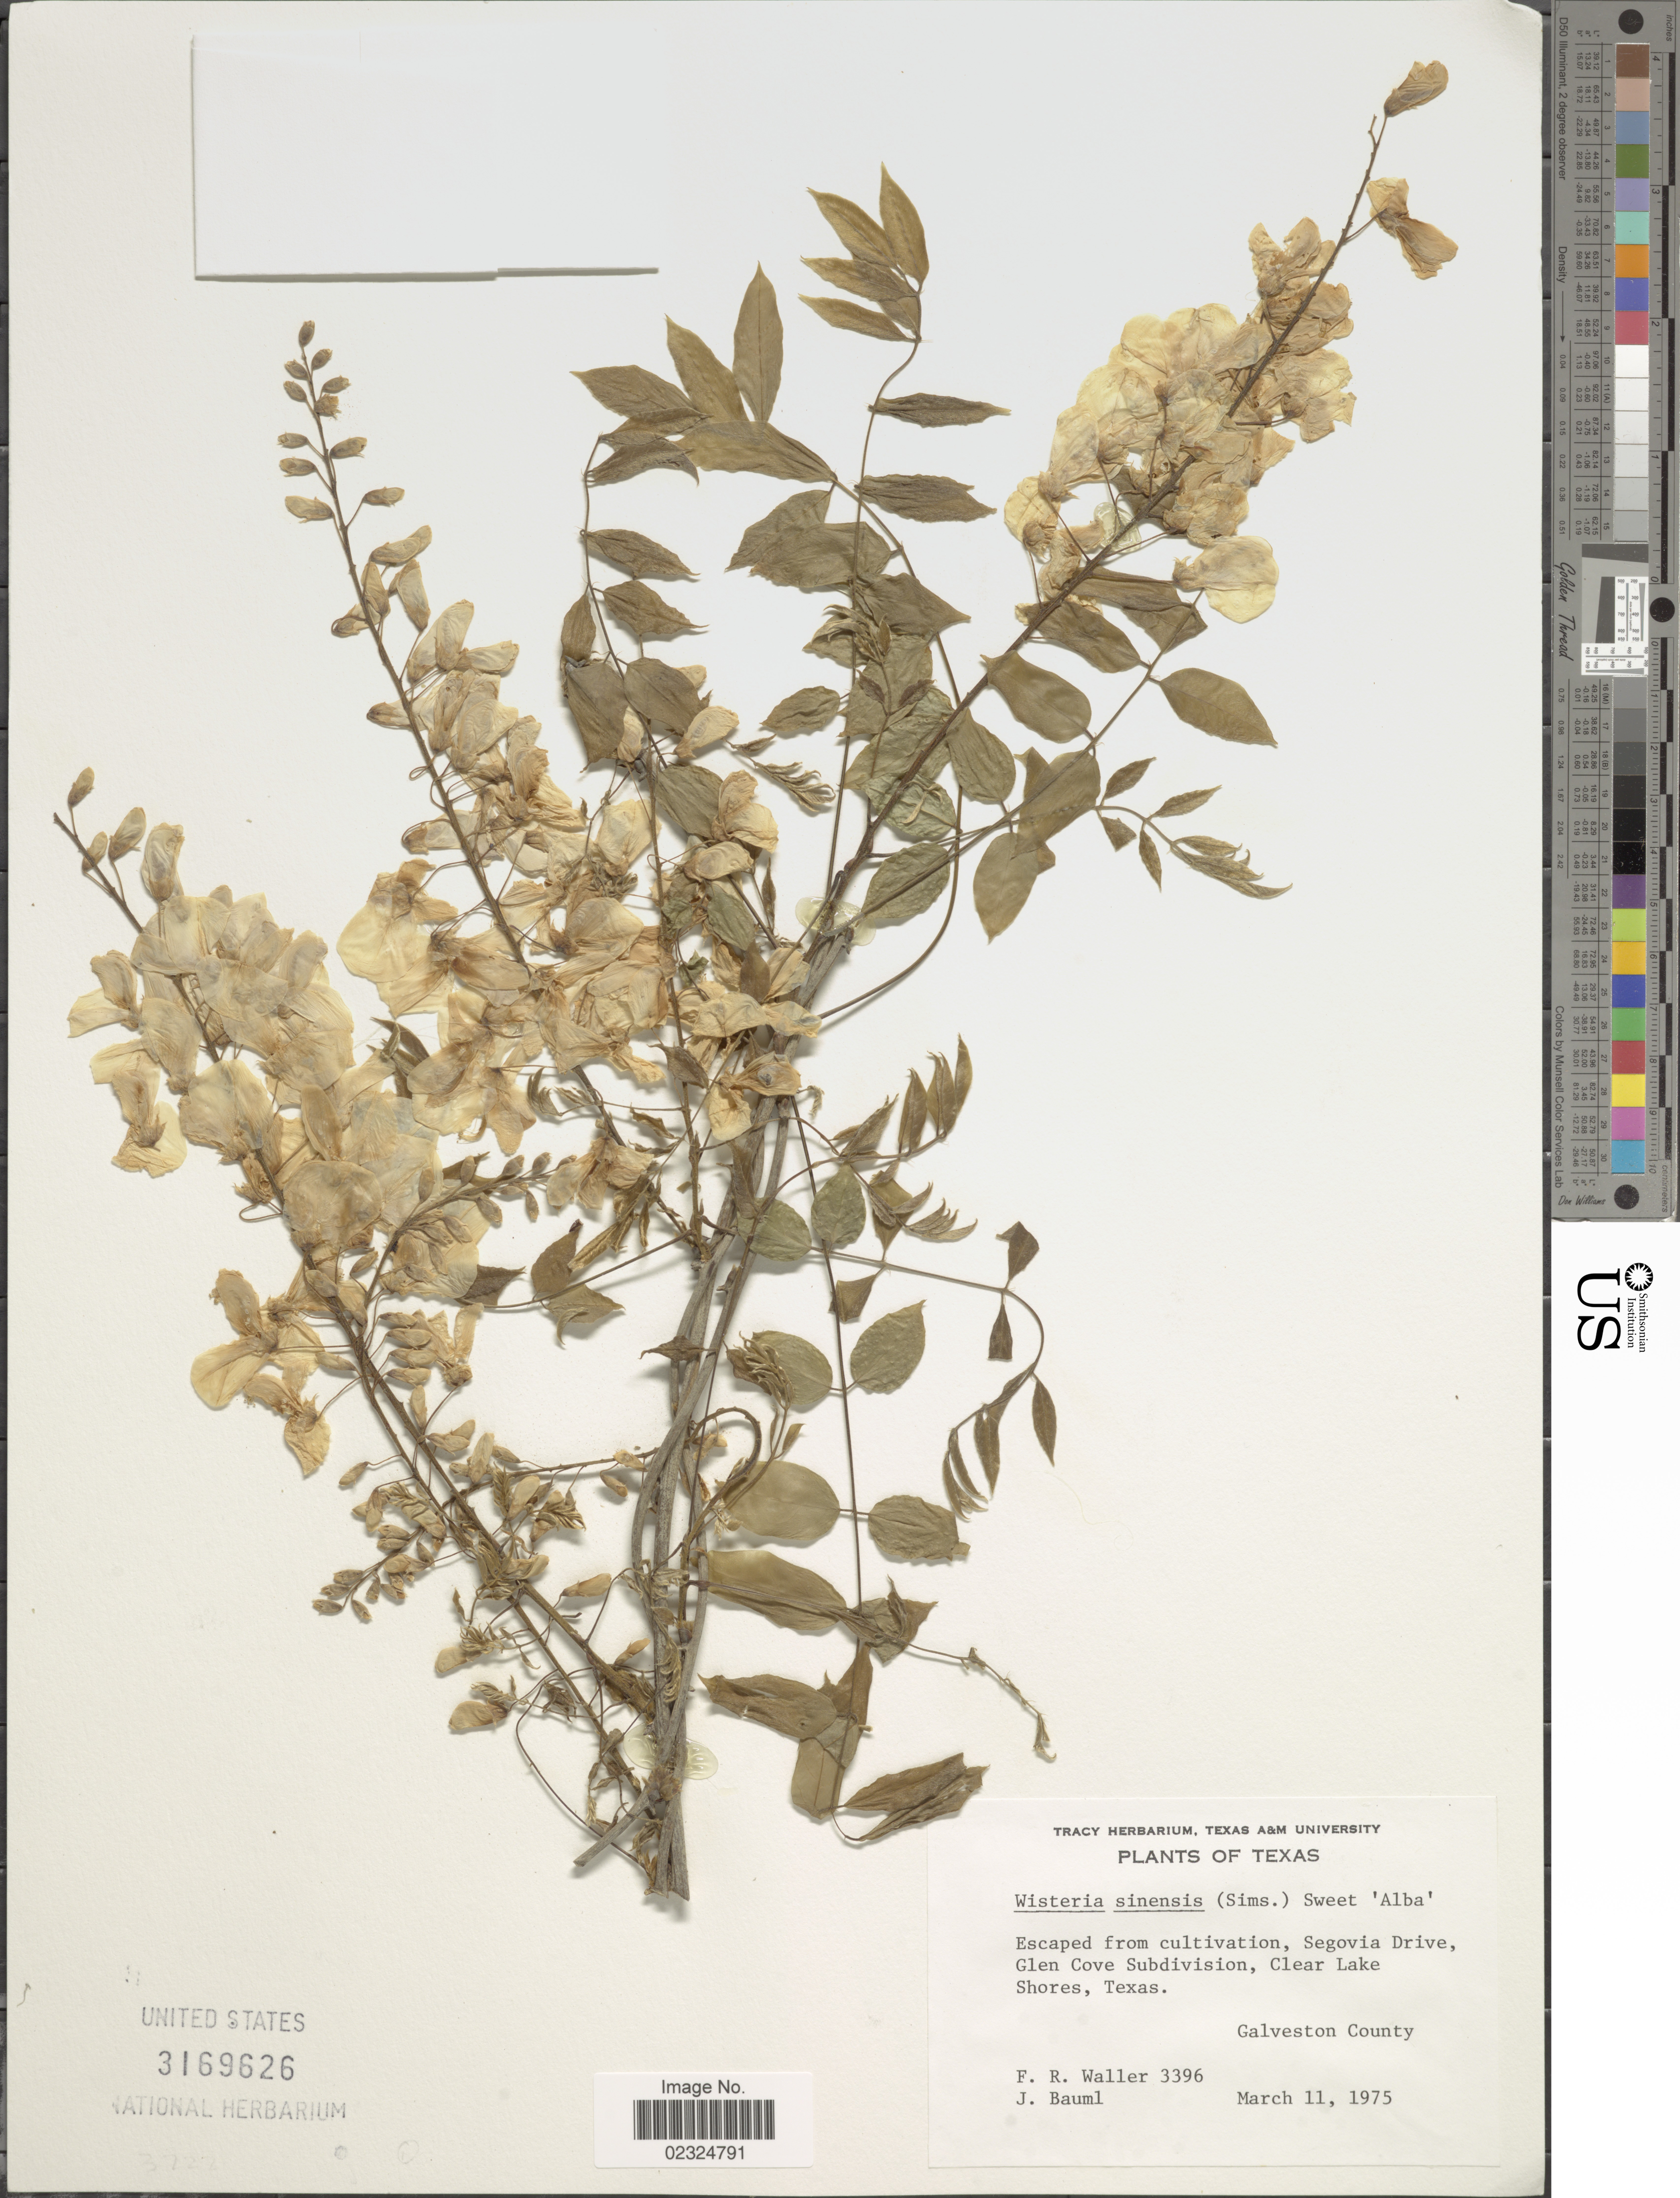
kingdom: Plantae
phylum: Tracheophyta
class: Magnoliopsida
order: Fabales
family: Fabaceae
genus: Wisteria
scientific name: Wisteria sinensis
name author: (Sims) DC.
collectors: F. R. Waller & J. Bauml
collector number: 3396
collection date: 1975-03-11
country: United States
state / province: Texas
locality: Escape from cultivation, SEgovia Drive, Glen Cove Subdivision, Clear Lake Shores. Galveston County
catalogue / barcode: US 3169626